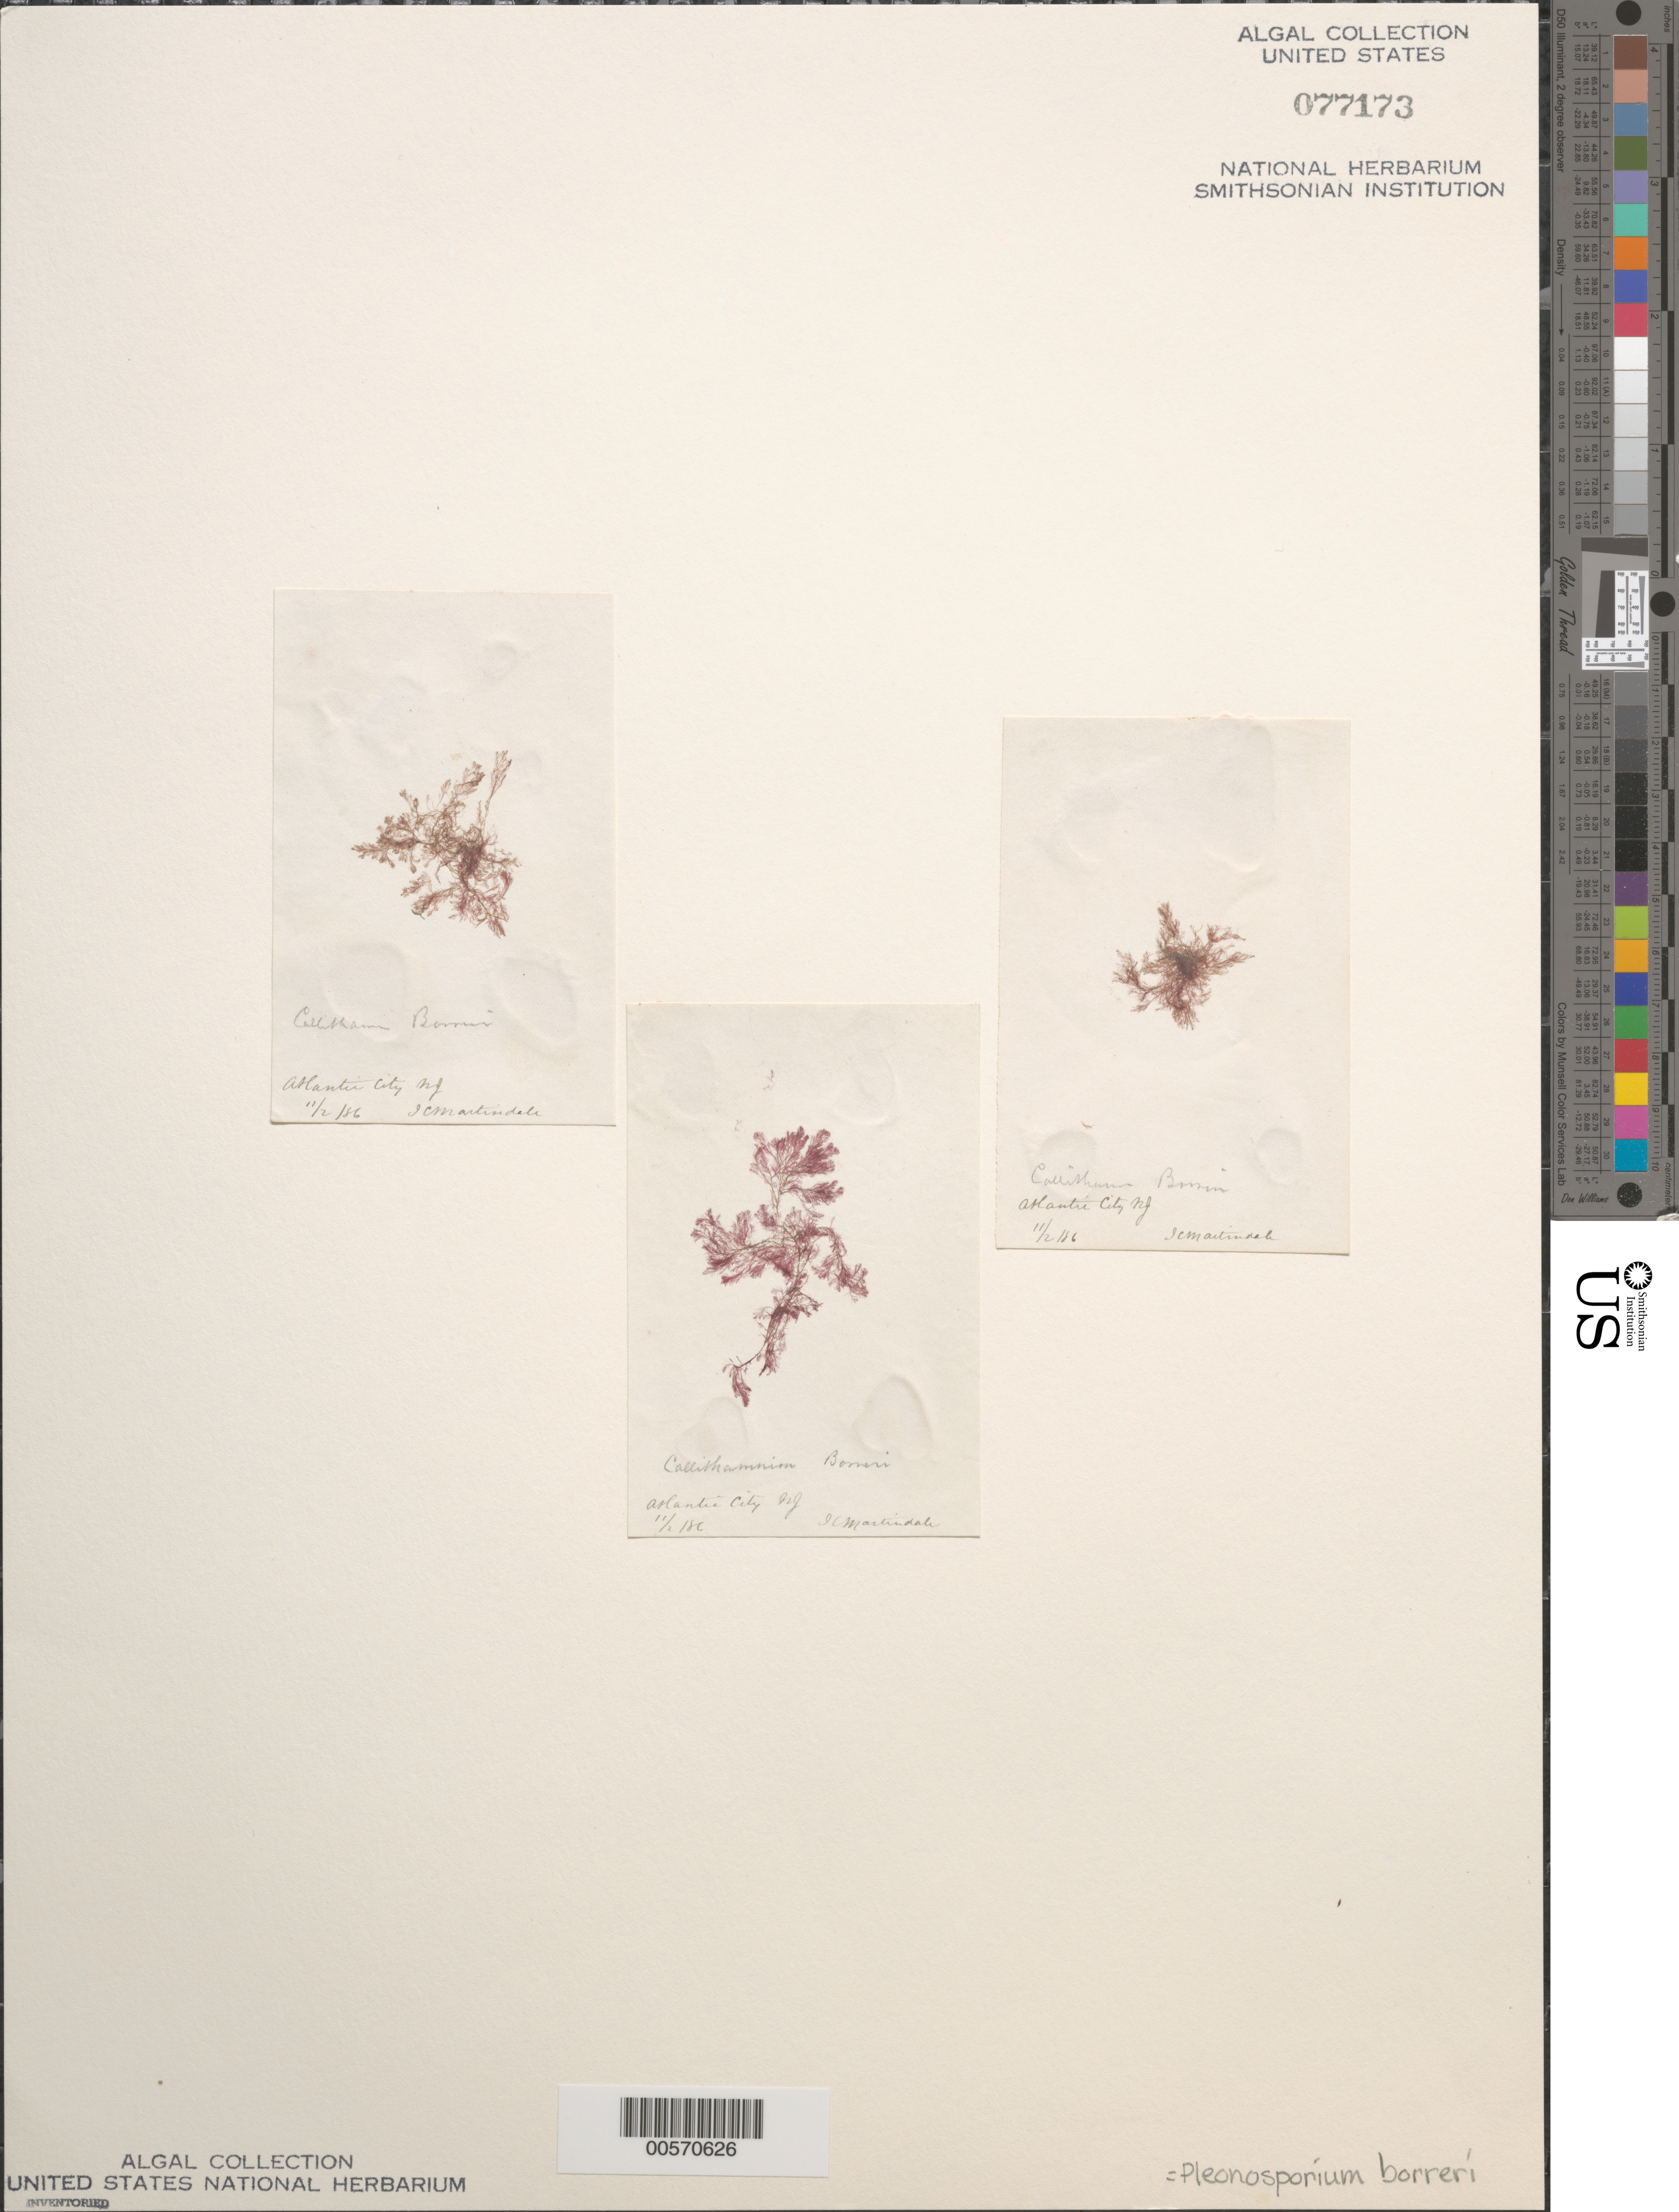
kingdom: Plantae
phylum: Rhodophyta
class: Florideophyceae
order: Ceramiales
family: Wrangeliaceae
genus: Pleonosporium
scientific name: Pleonosporium borreri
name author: (Sm.) Näg.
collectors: I. C. Martindale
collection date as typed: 02 Nov 1886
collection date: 1886-11-02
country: United States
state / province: New Jersey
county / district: Atlantic County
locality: Atlantic City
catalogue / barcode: US 77173